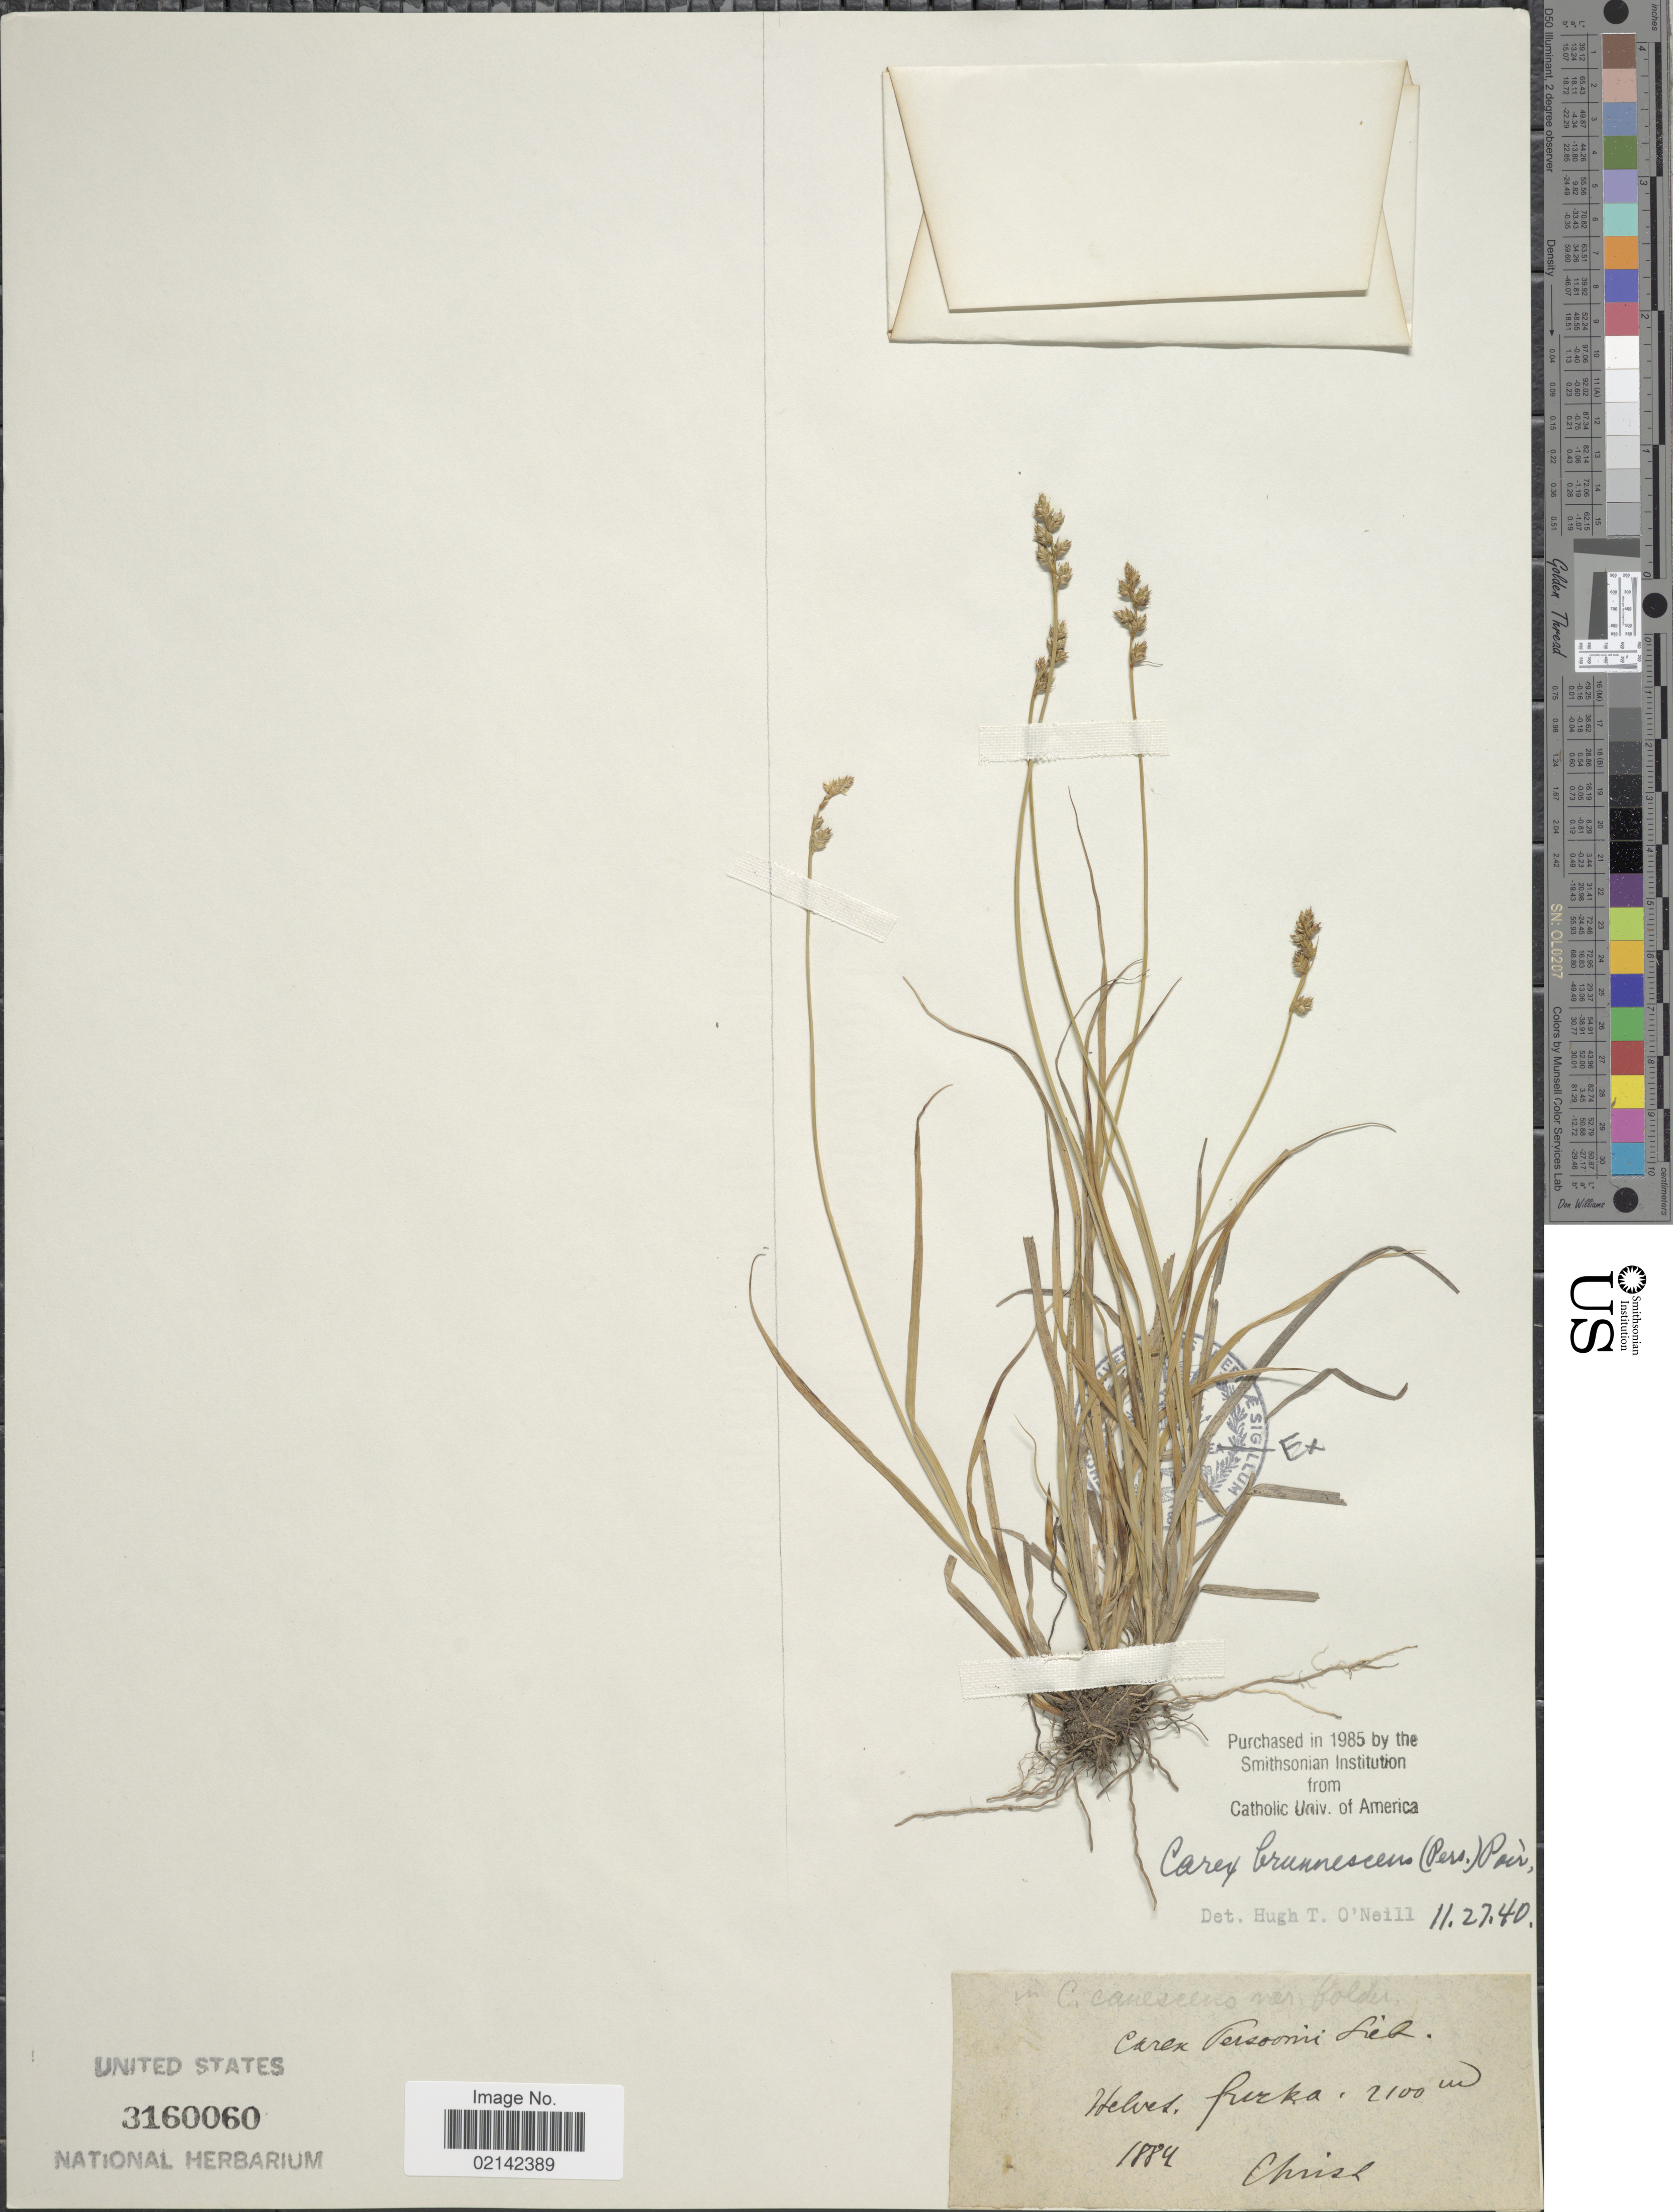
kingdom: Plantae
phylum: Tracheophyta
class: Liliopsida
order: Poales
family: Cyperaceae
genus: Carex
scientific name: Carex brunnescens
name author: (Pers.) Poir.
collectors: Christ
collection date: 1884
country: Switzerland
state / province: Valais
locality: Helvet. Furka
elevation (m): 2100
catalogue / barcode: US 3160060